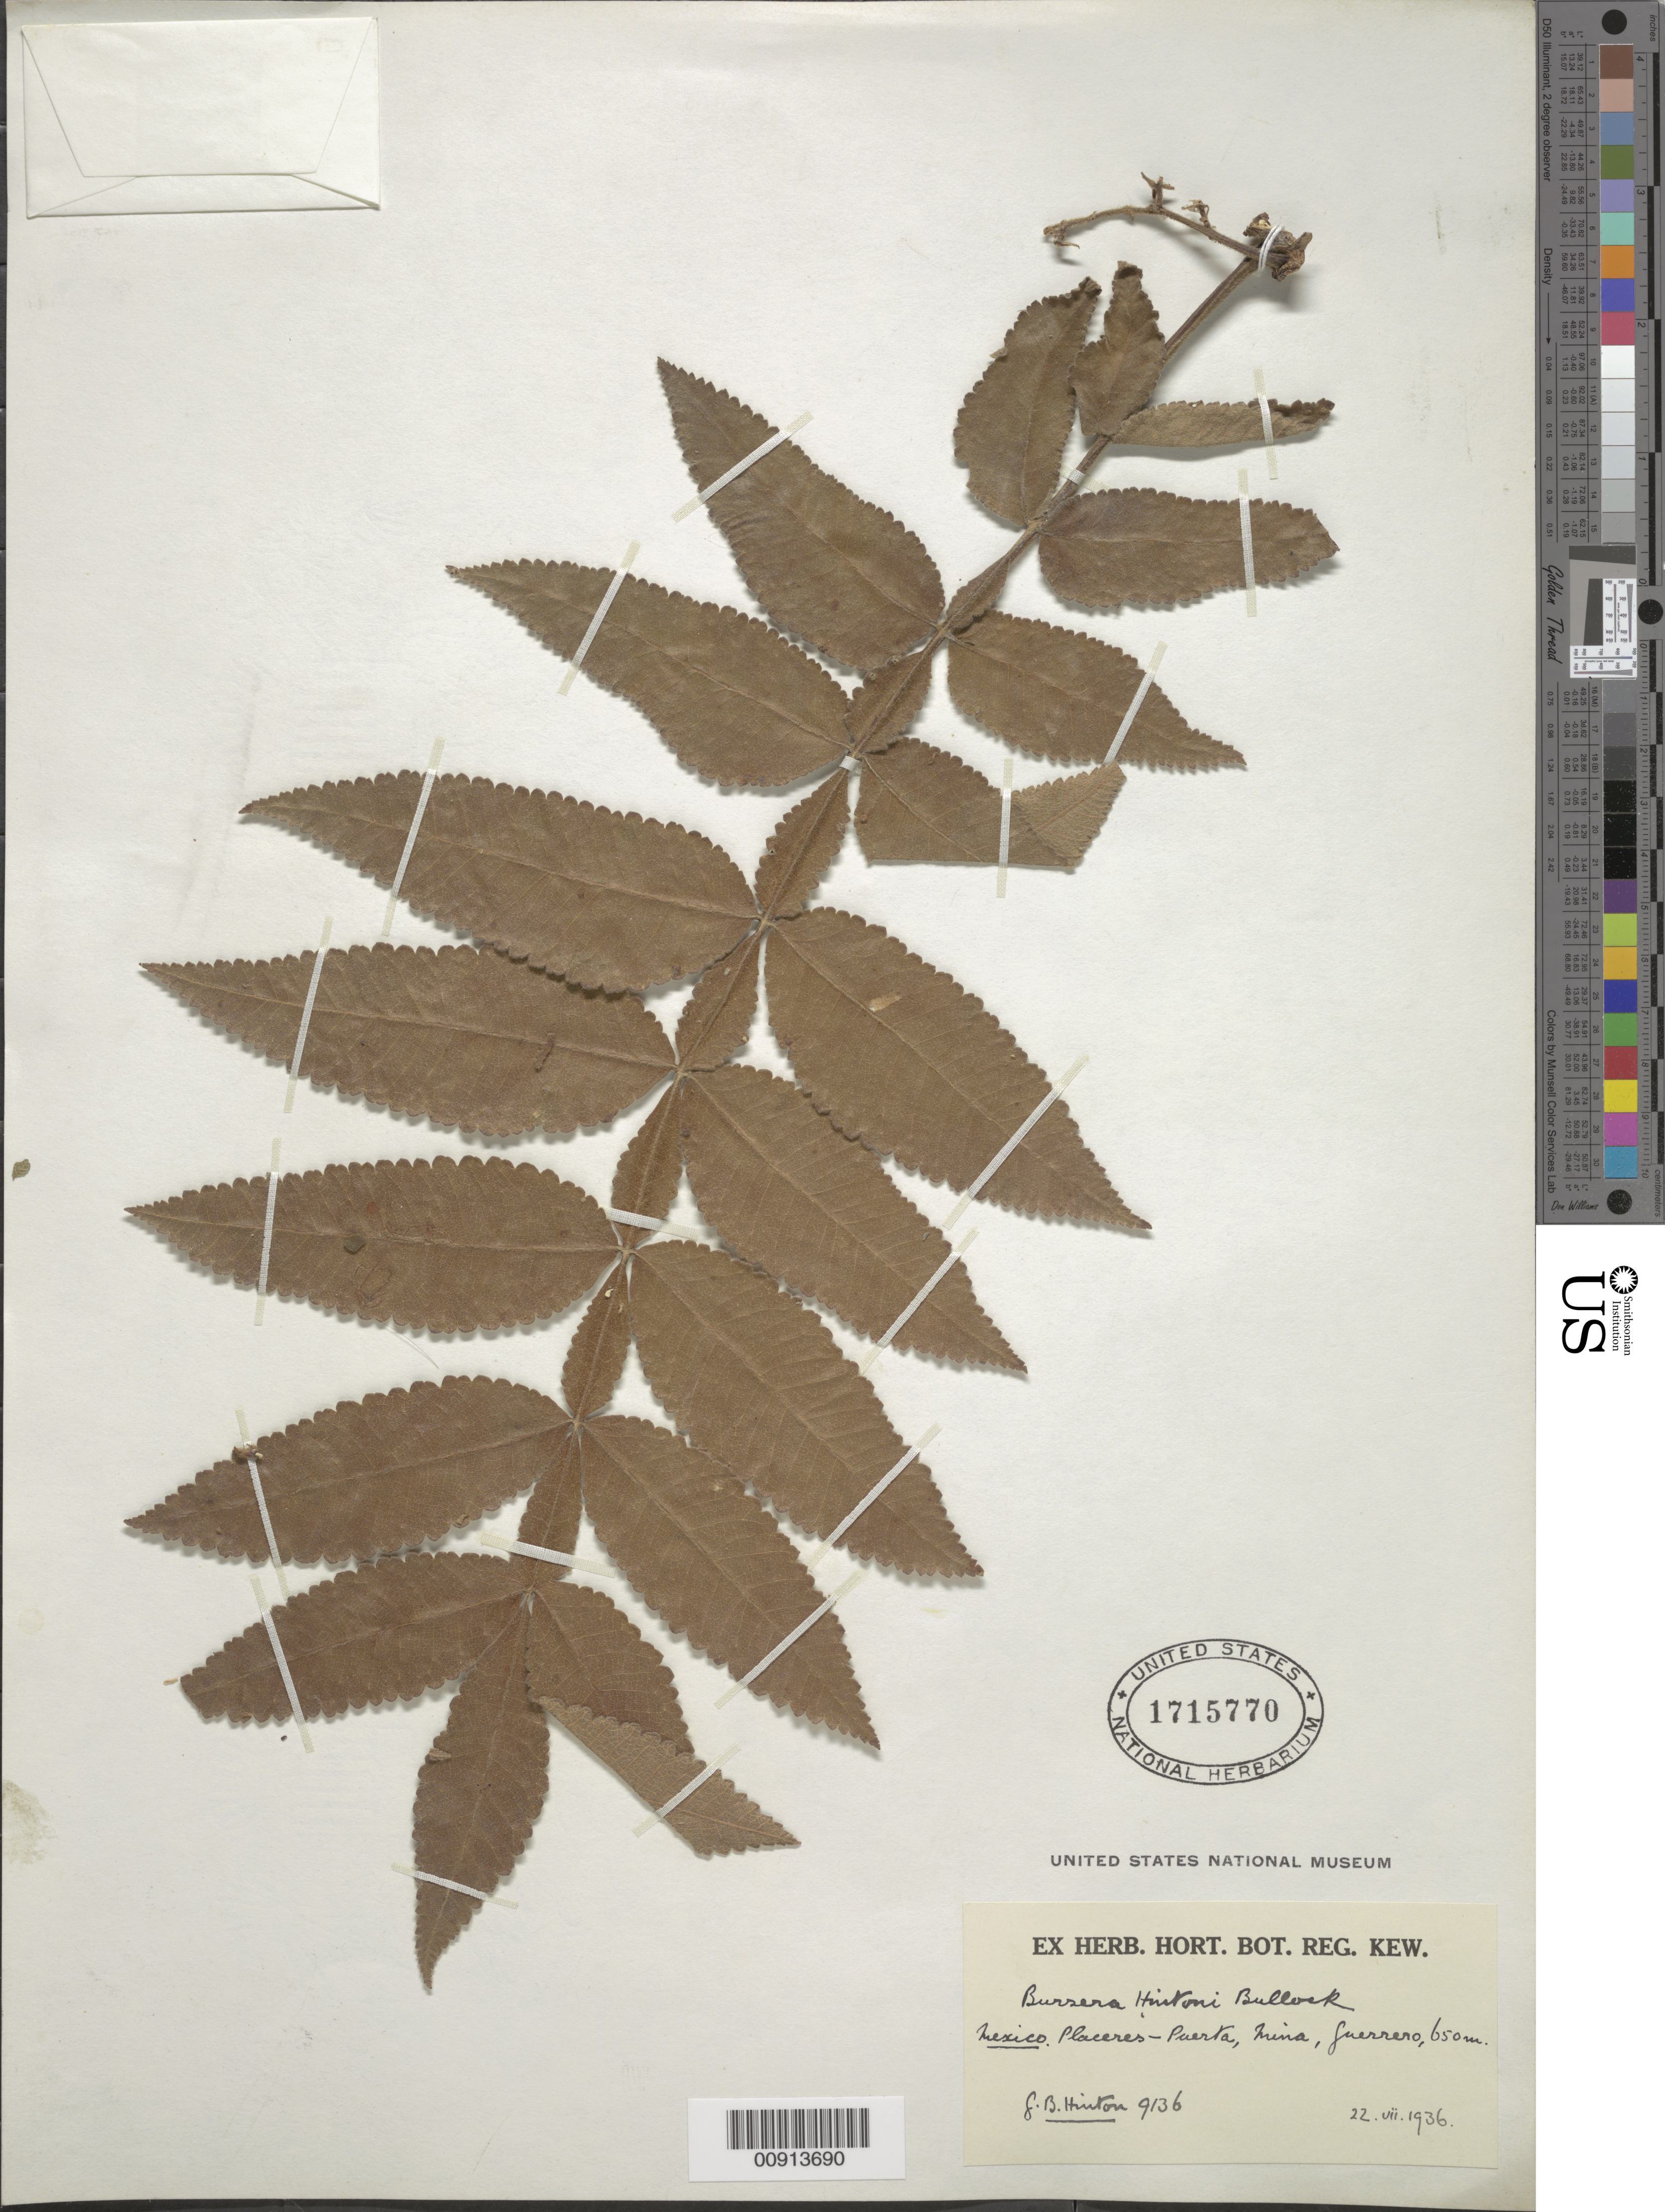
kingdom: Plantae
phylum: Tracheophyta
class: Magnoliopsida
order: Sapindales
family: Burseraceae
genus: Bursera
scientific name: Bursera hintonii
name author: Bullock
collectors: G. B. Hinton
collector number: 9136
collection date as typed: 22 Jul 1936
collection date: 1936-07-22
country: Mexico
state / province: Guerrero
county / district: Mina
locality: Placeres - Puerta, Mina, Guerrero.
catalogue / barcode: US 1715770